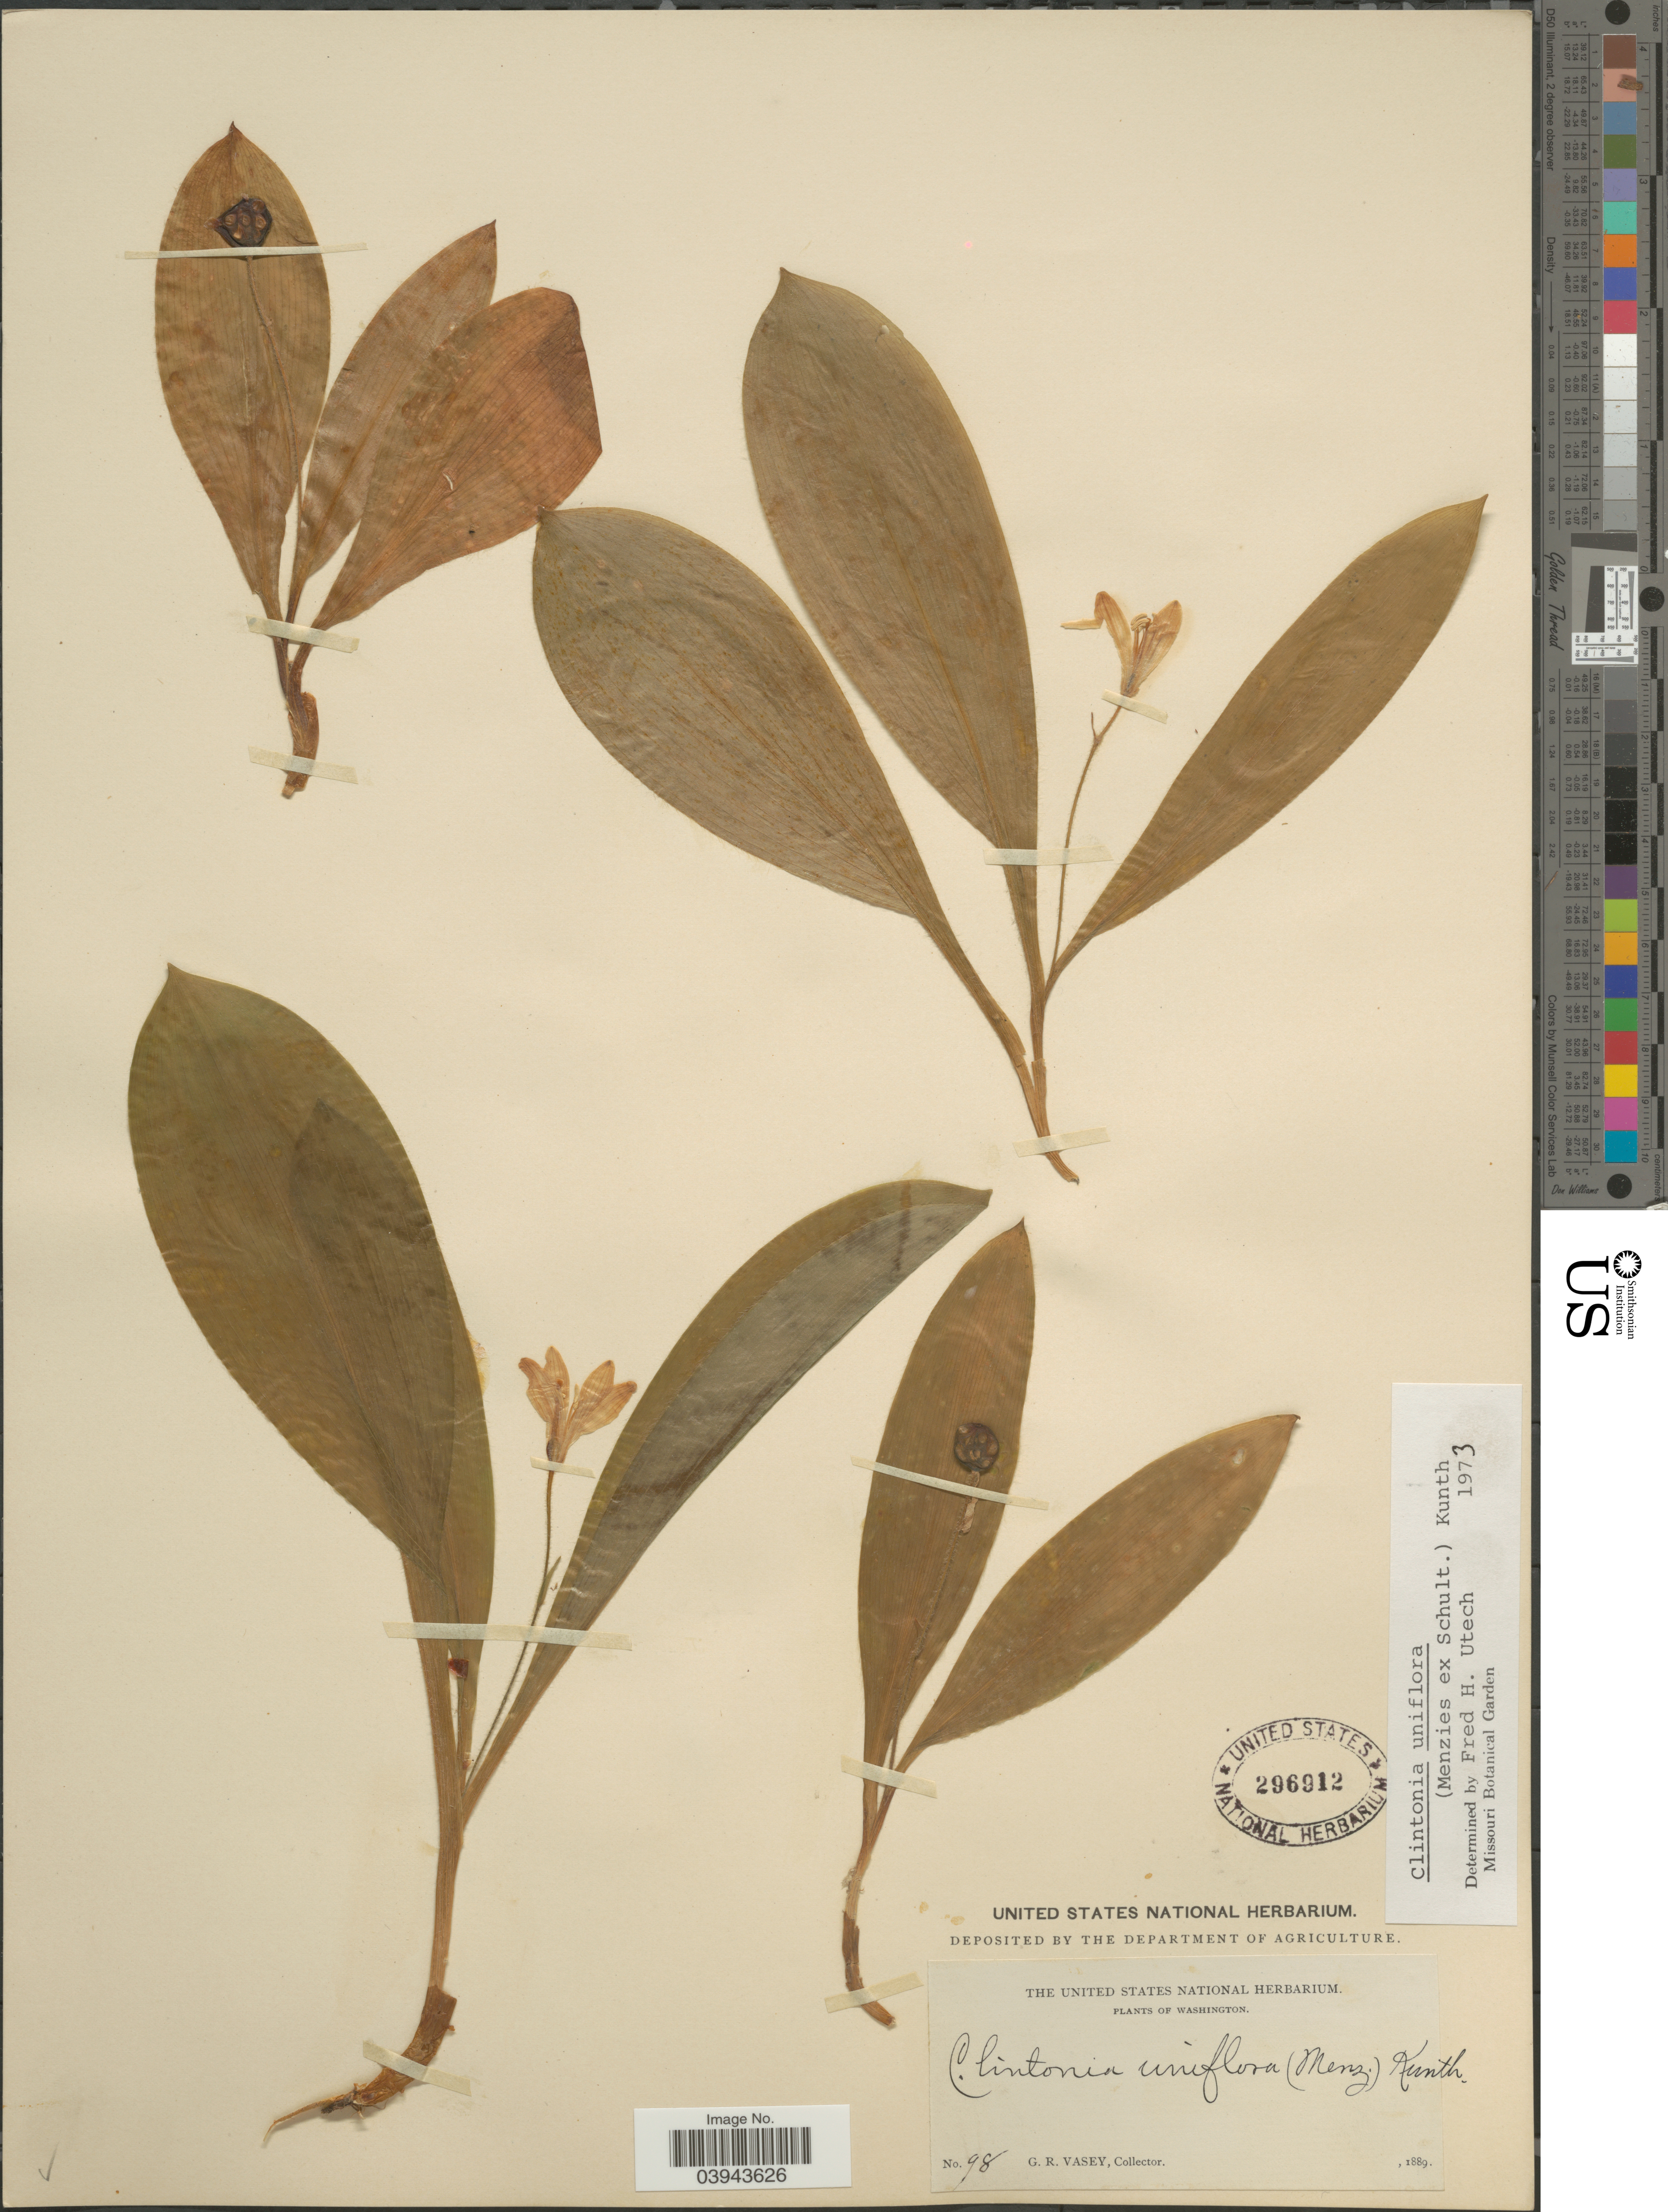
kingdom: Plantae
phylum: Tracheophyta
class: Liliopsida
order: Liliales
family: Liliaceae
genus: Clintonia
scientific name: Clintonia uniflora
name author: Kunth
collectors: G. R. Vasey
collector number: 98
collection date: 1889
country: United States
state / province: Washington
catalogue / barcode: US 296912